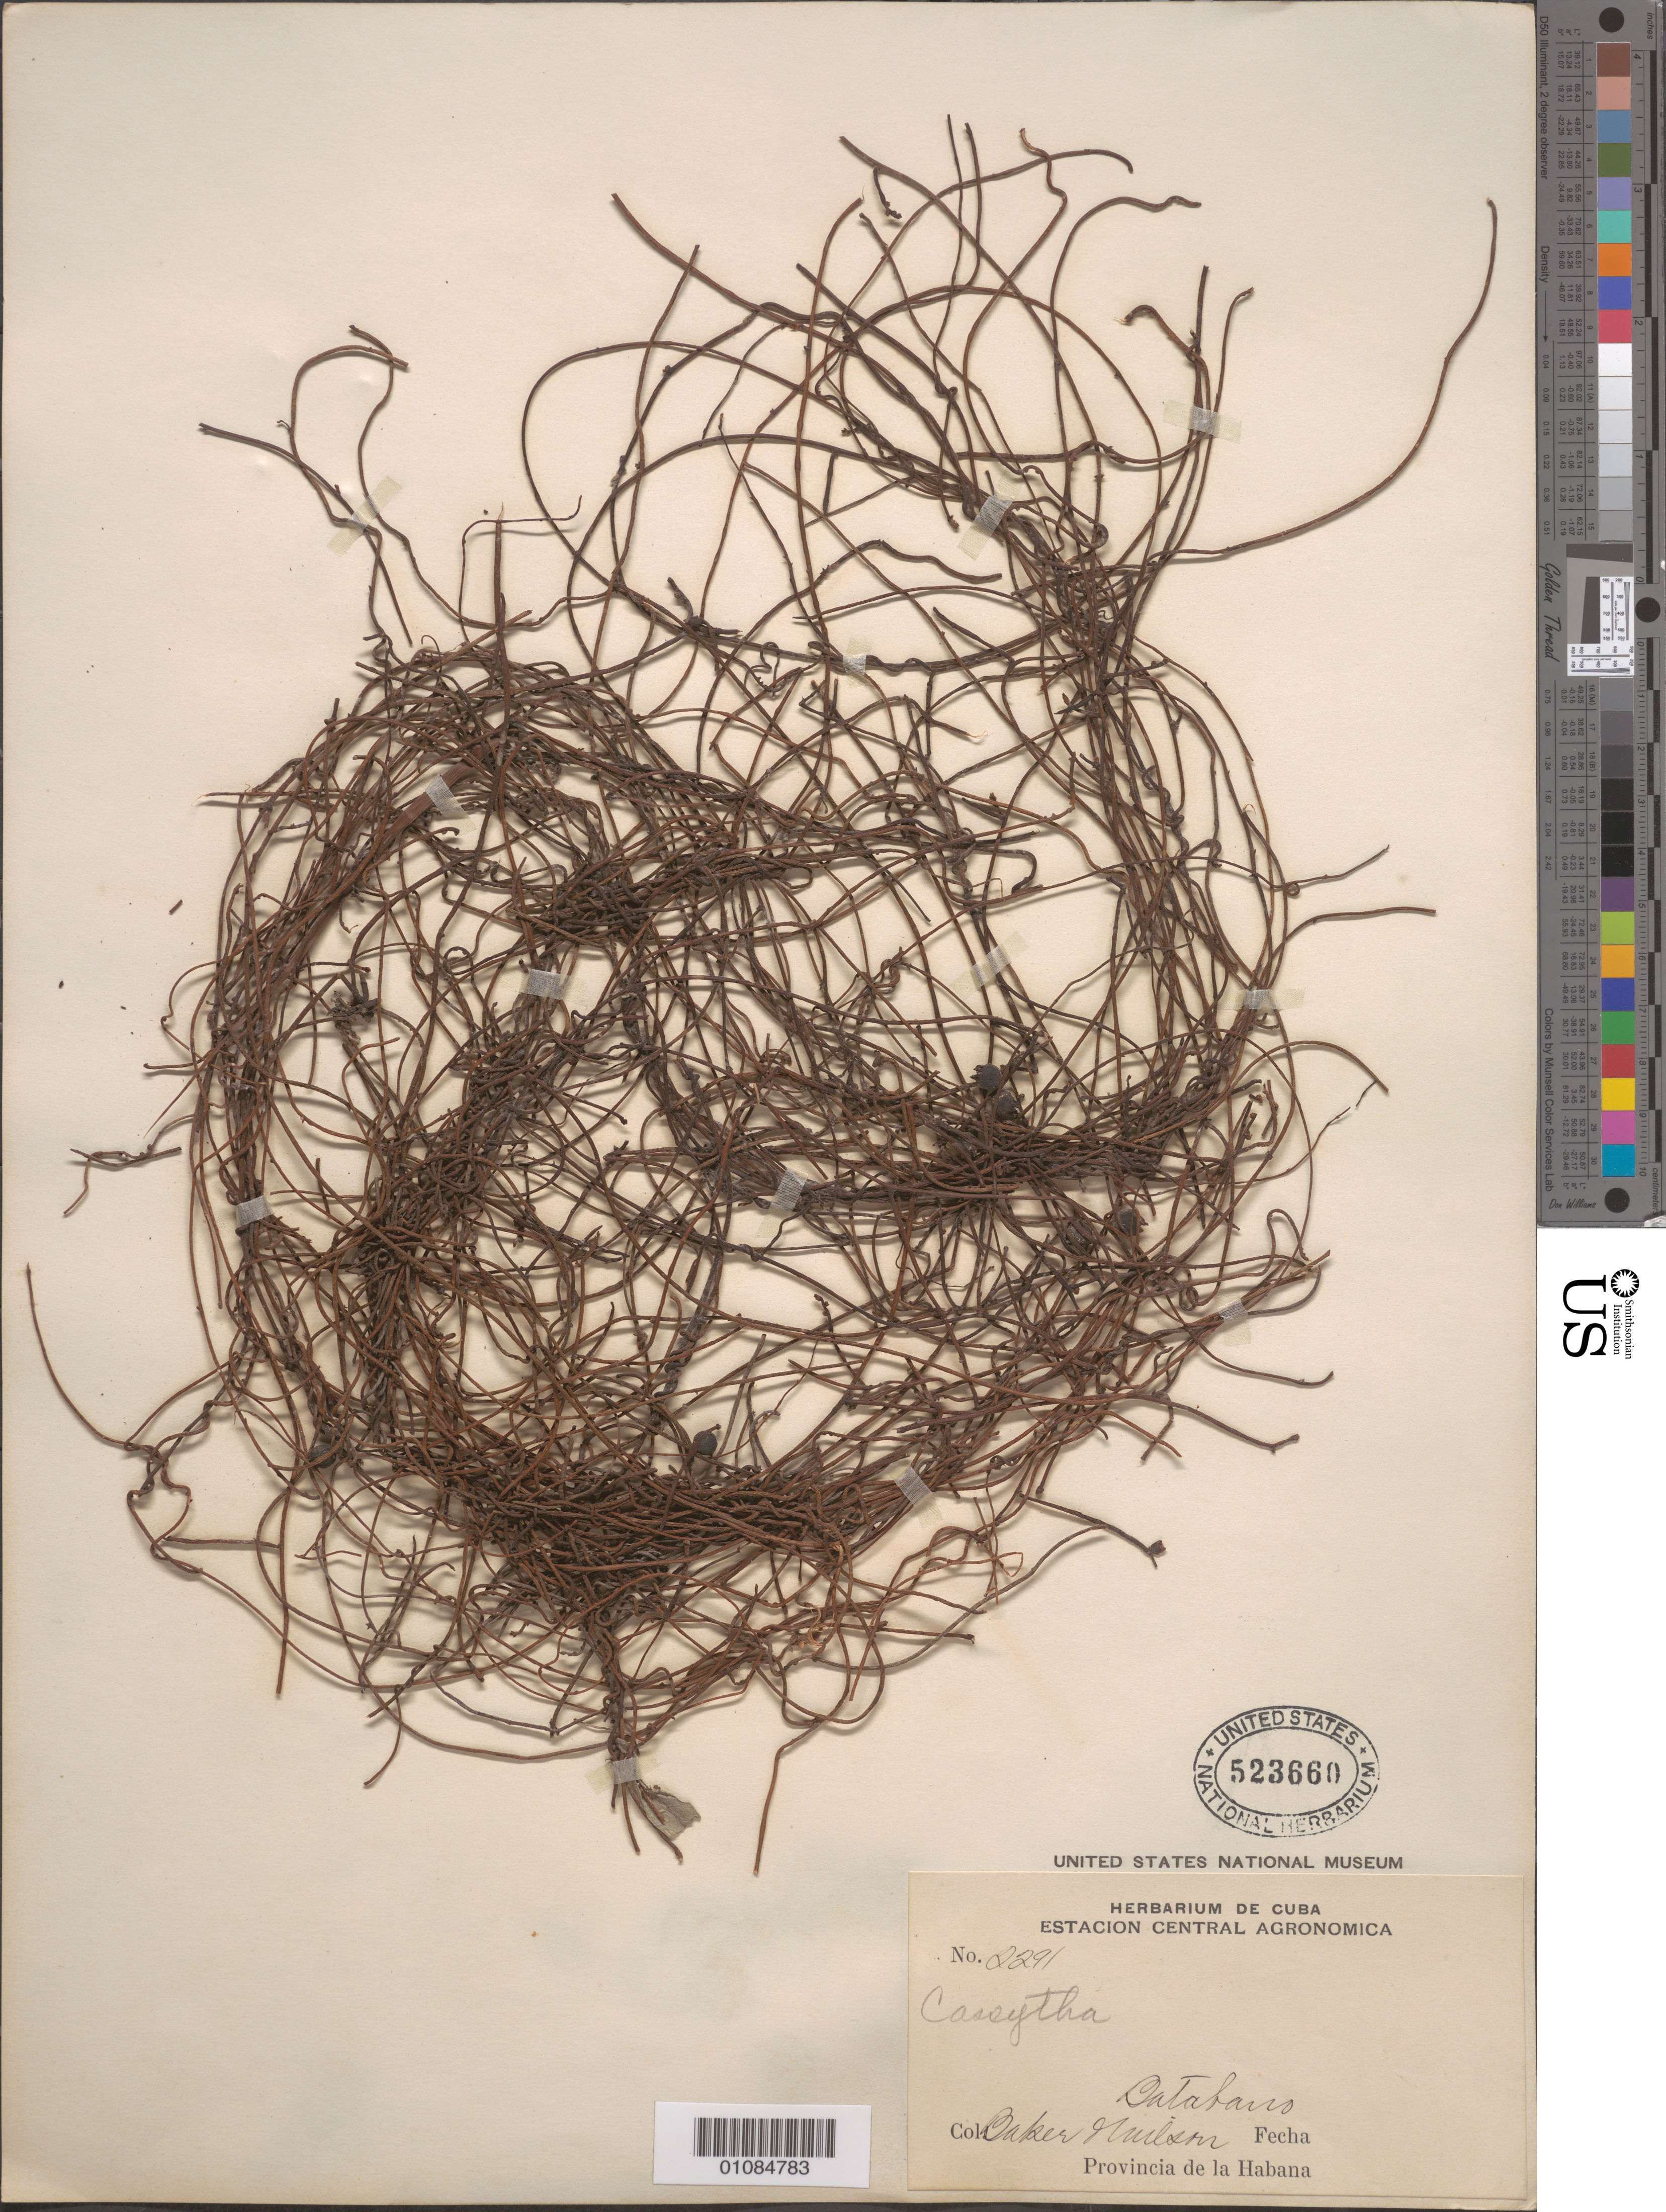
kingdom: Plantae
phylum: Tracheophyta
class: Magnoliopsida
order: Laurales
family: Lauraceae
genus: Cassytha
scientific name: Cassytha filiformis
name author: L.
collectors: C. F. Baker & -- Wilson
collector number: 229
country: Cuba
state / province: La Habana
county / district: Batabanó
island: Cuba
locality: Batabano Provincia de la Habana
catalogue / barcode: US 523660